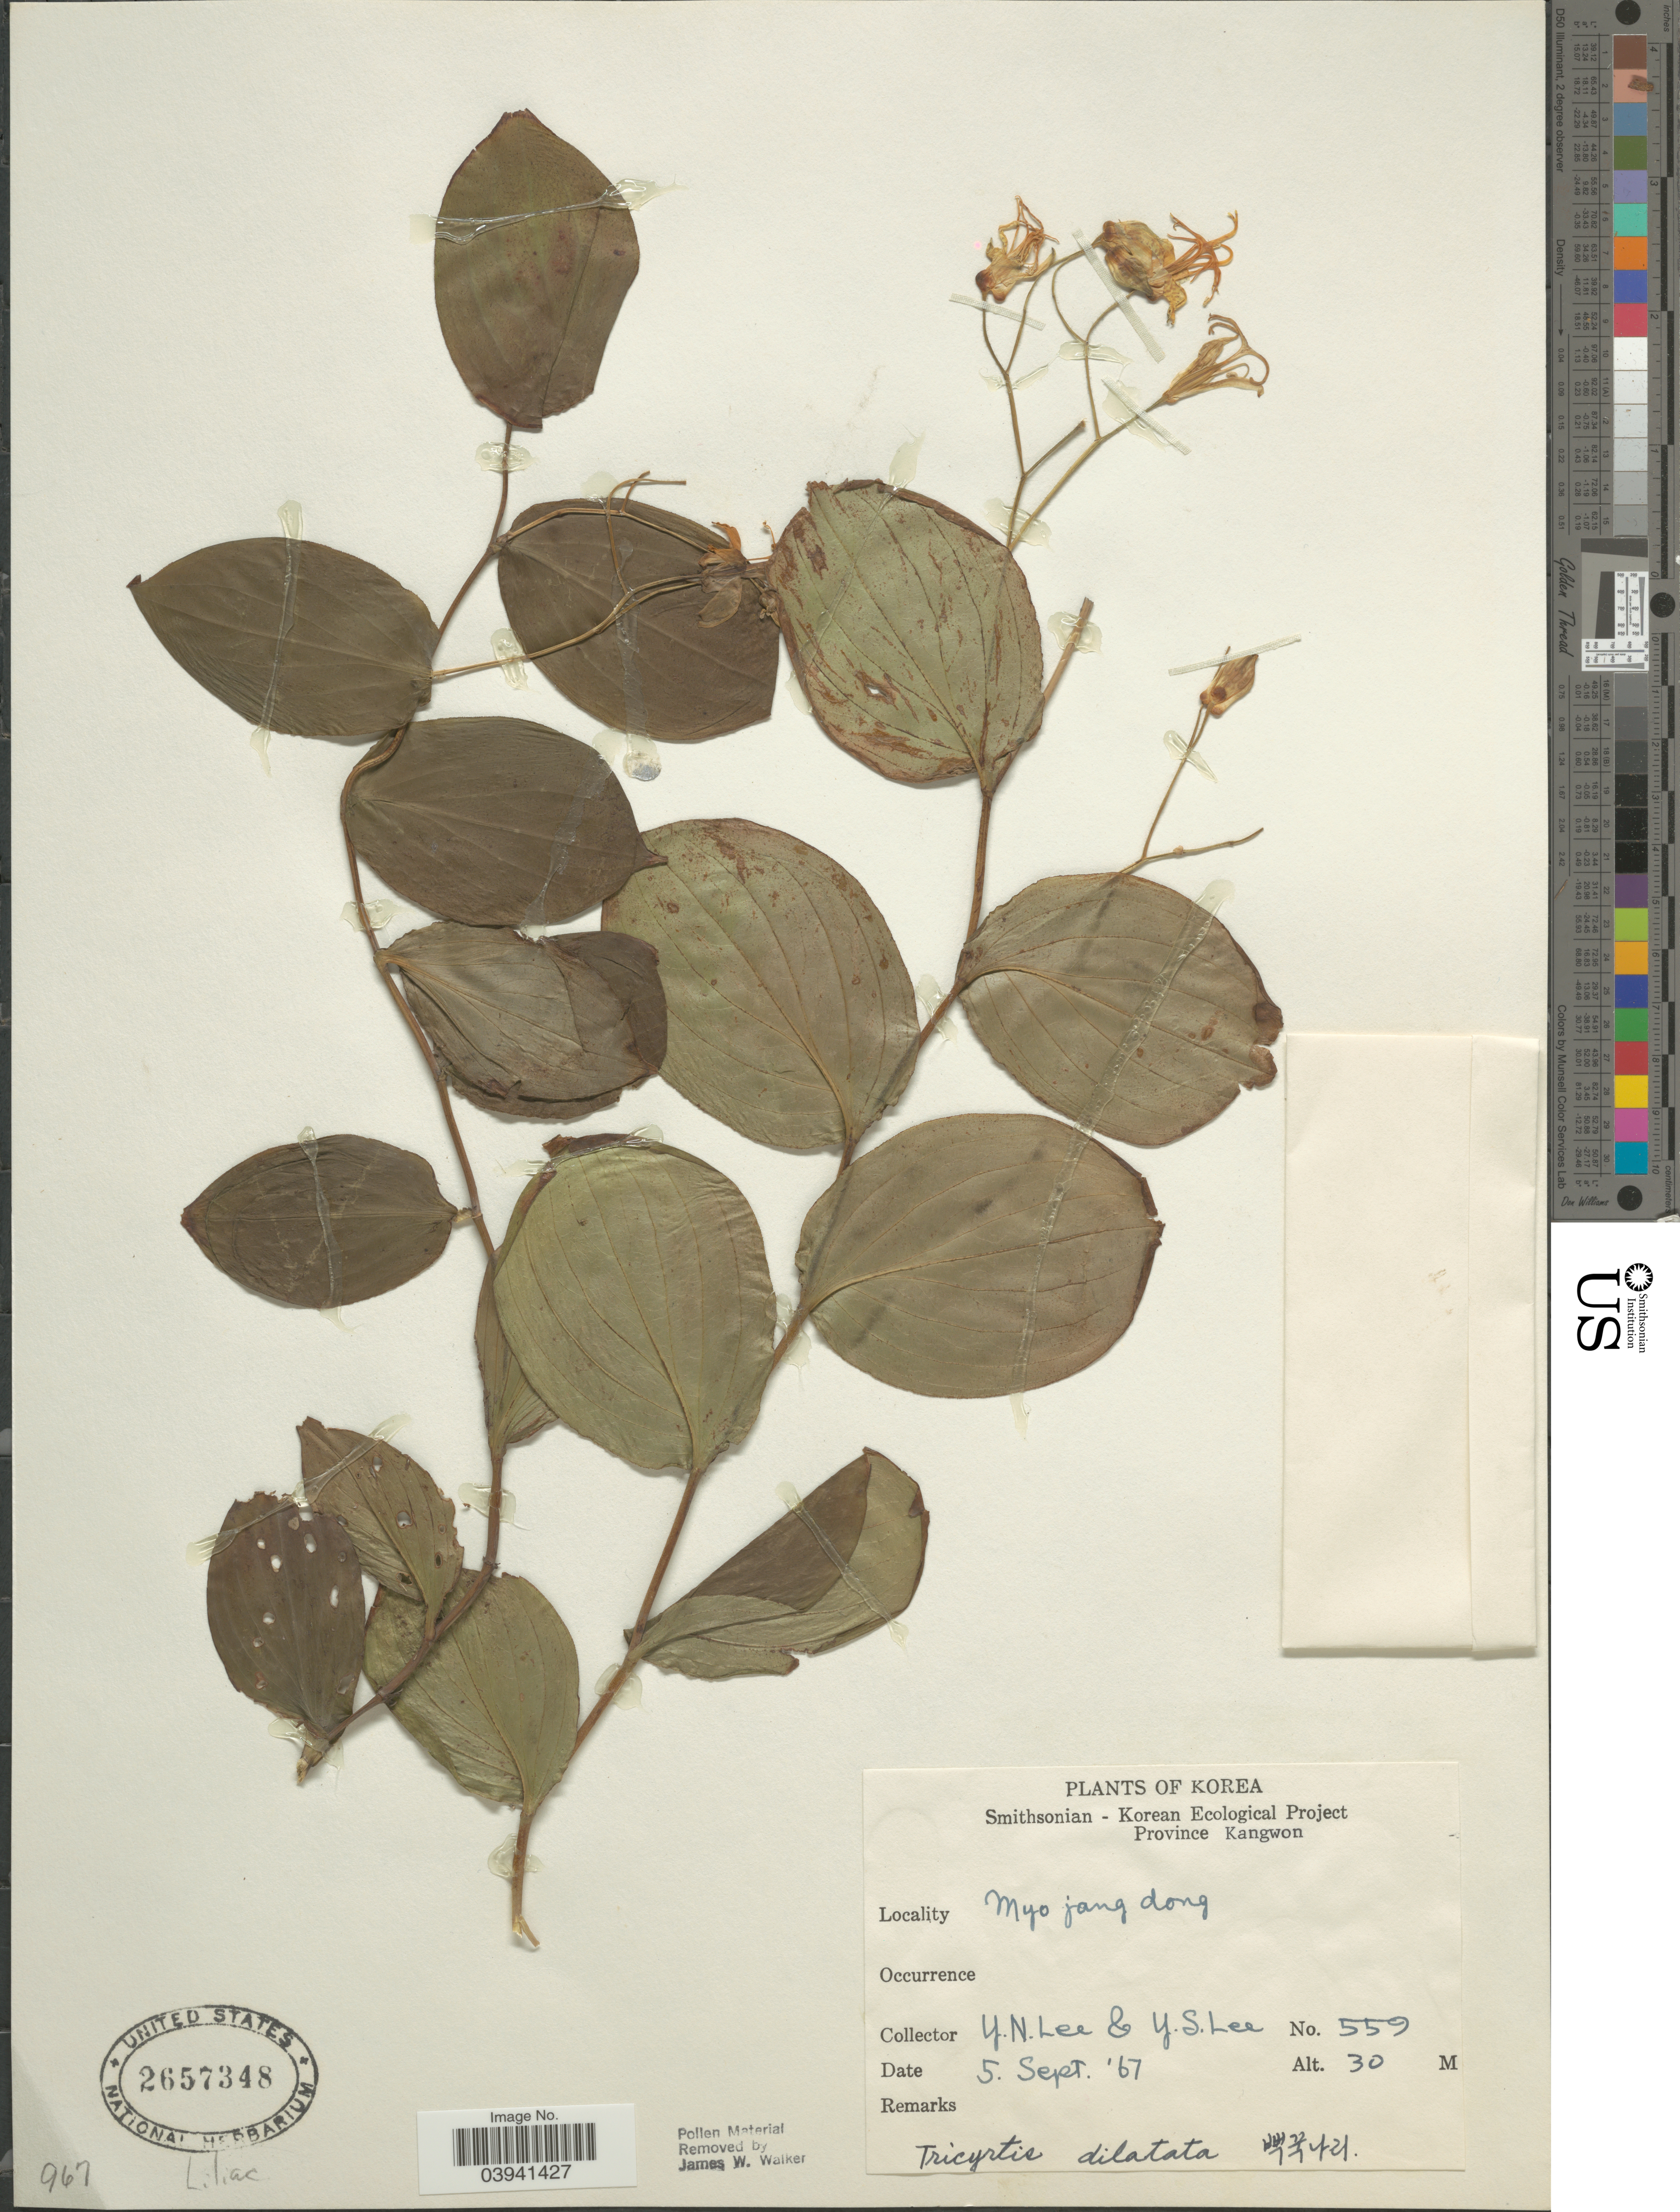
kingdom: Plantae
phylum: Tracheophyta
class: Liliopsida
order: Liliales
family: Liliaceae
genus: Tricyrtis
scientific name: Tricyrtis dilatata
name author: Nakai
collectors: Y. N. Lee & Y. S. Lee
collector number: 559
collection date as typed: Transcribed d/m/y: 5/9/67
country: North Korea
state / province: Kangwon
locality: Myo jang dong.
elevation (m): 30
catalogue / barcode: US 2657348